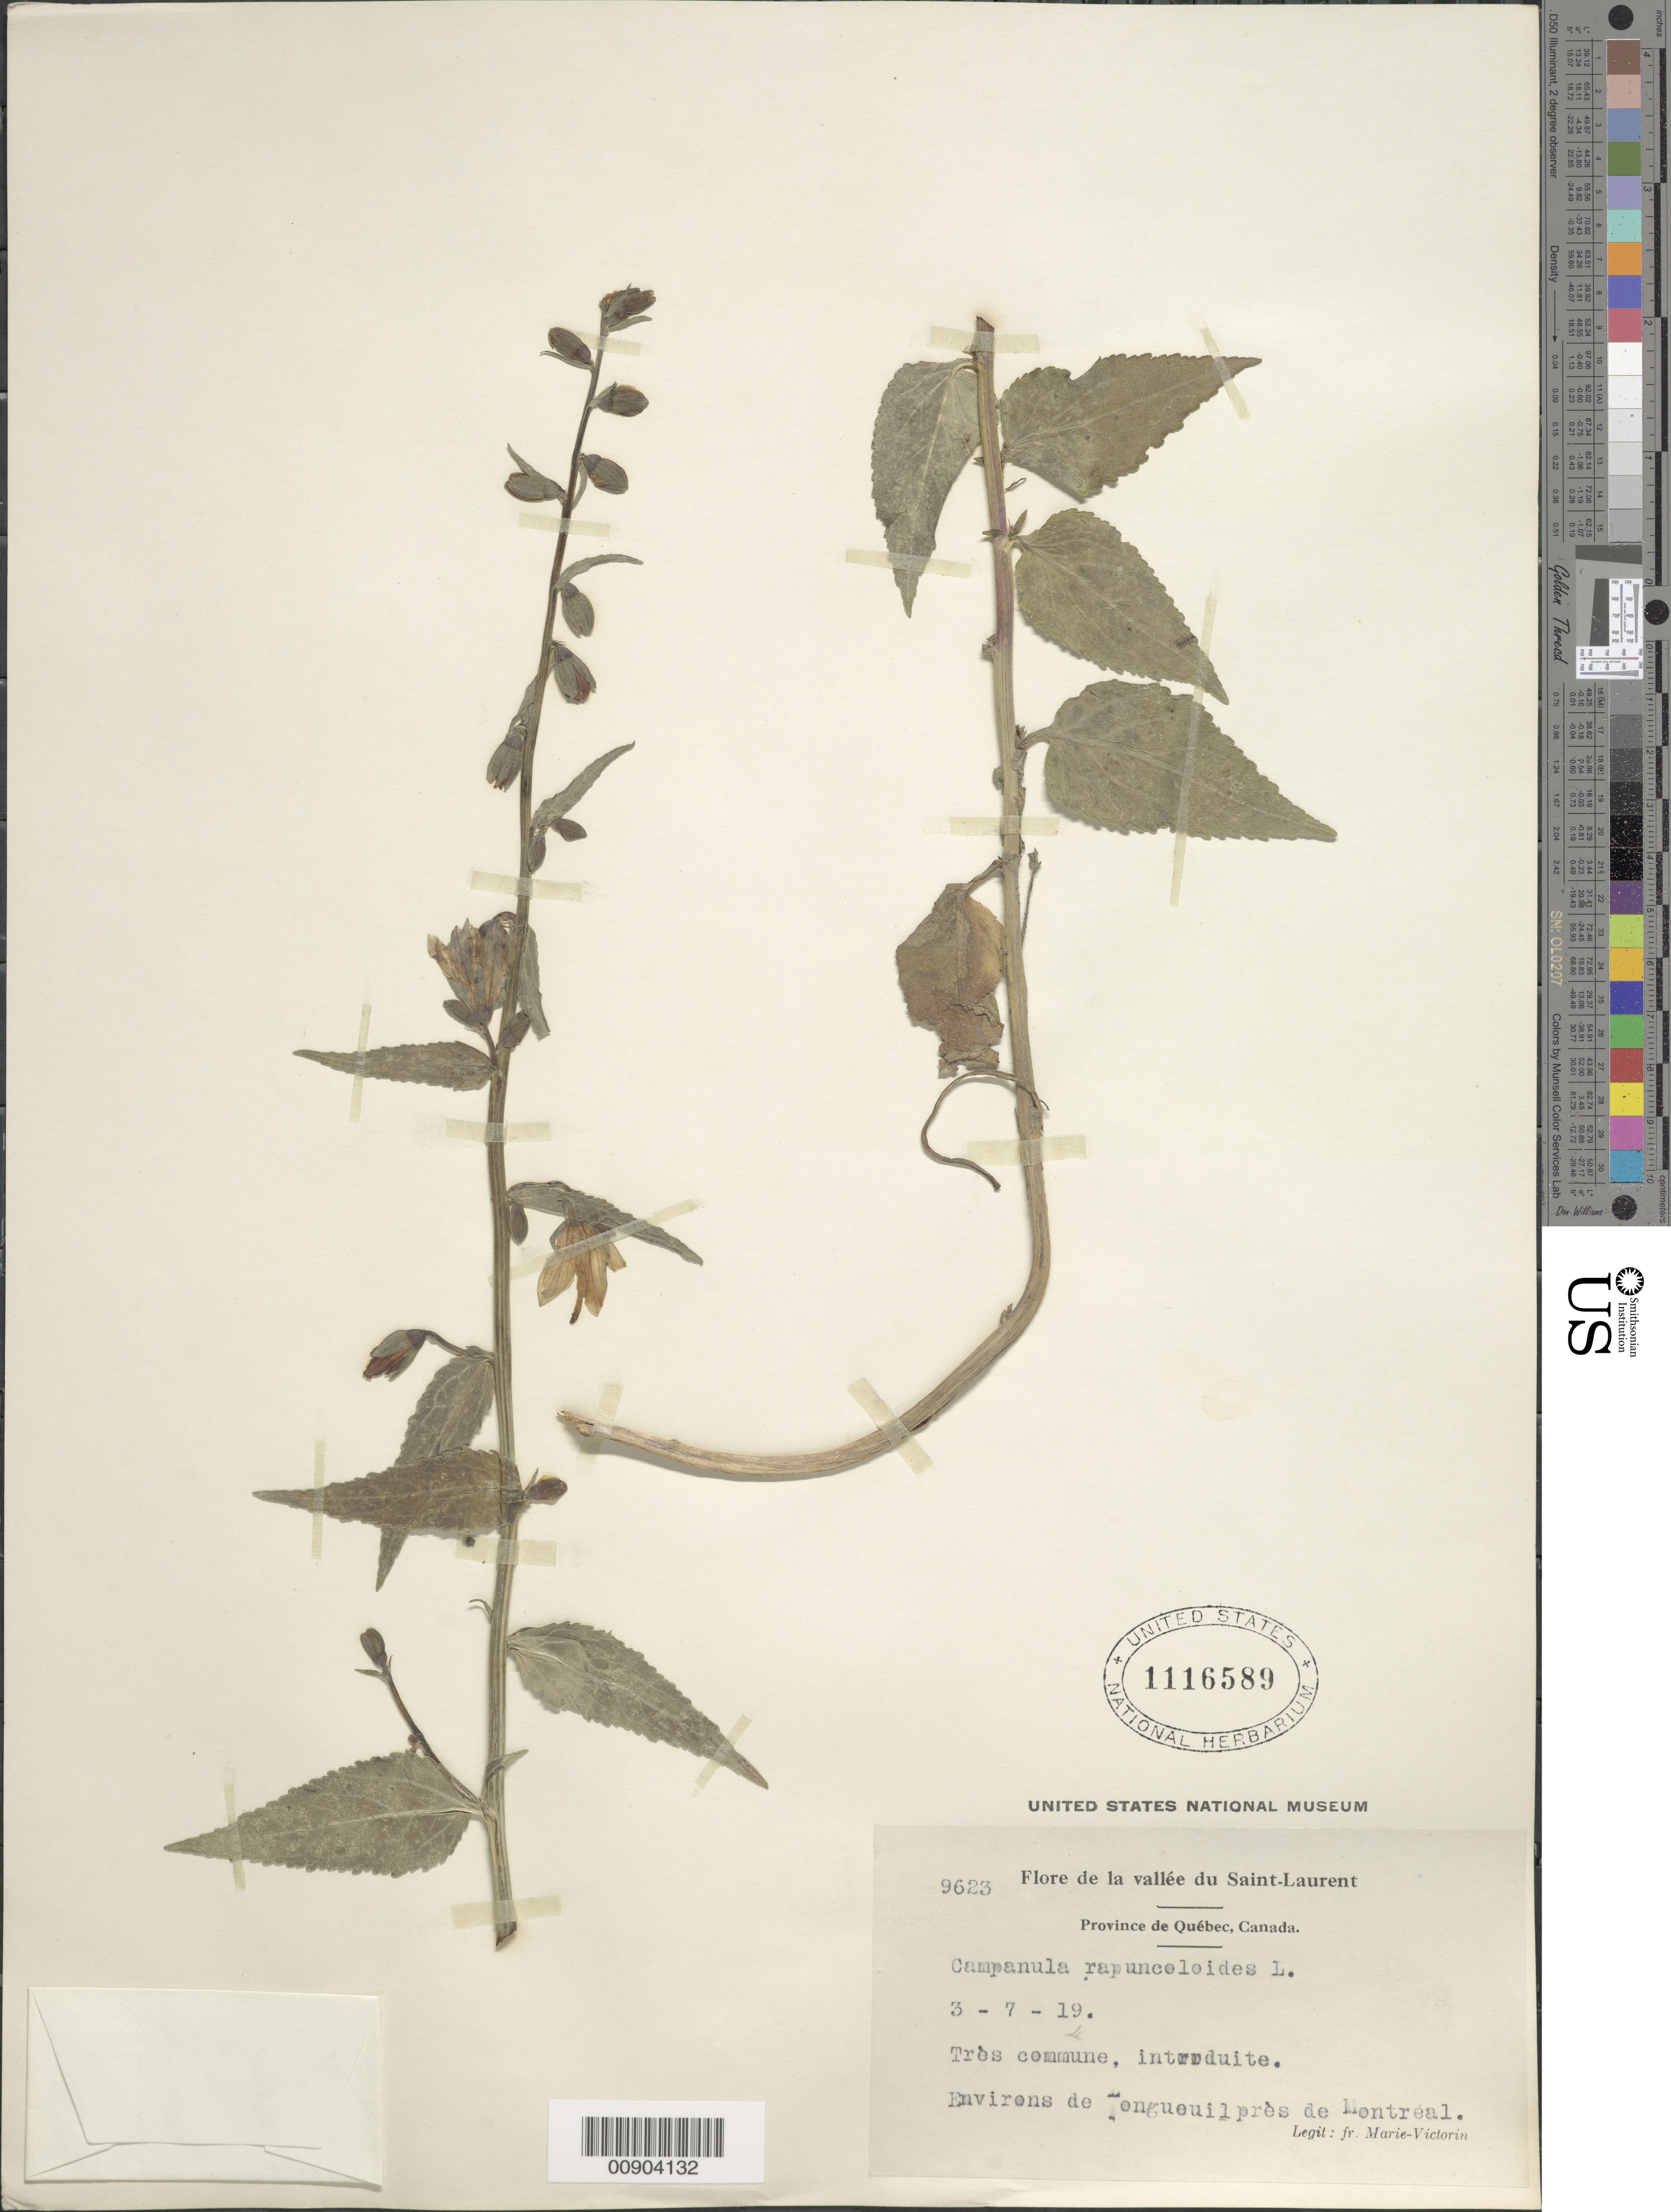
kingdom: Plantae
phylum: Tracheophyta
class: Magnoliopsida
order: Asterales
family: Campanulaceae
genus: Campanula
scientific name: Campanula rapunculoides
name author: L.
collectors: -. Marie-Victorin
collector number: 9623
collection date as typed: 3-7-19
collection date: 1919-07-03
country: Canada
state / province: Quebec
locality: Environs de Tongueuilpres de Montreal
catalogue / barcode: US 1116589